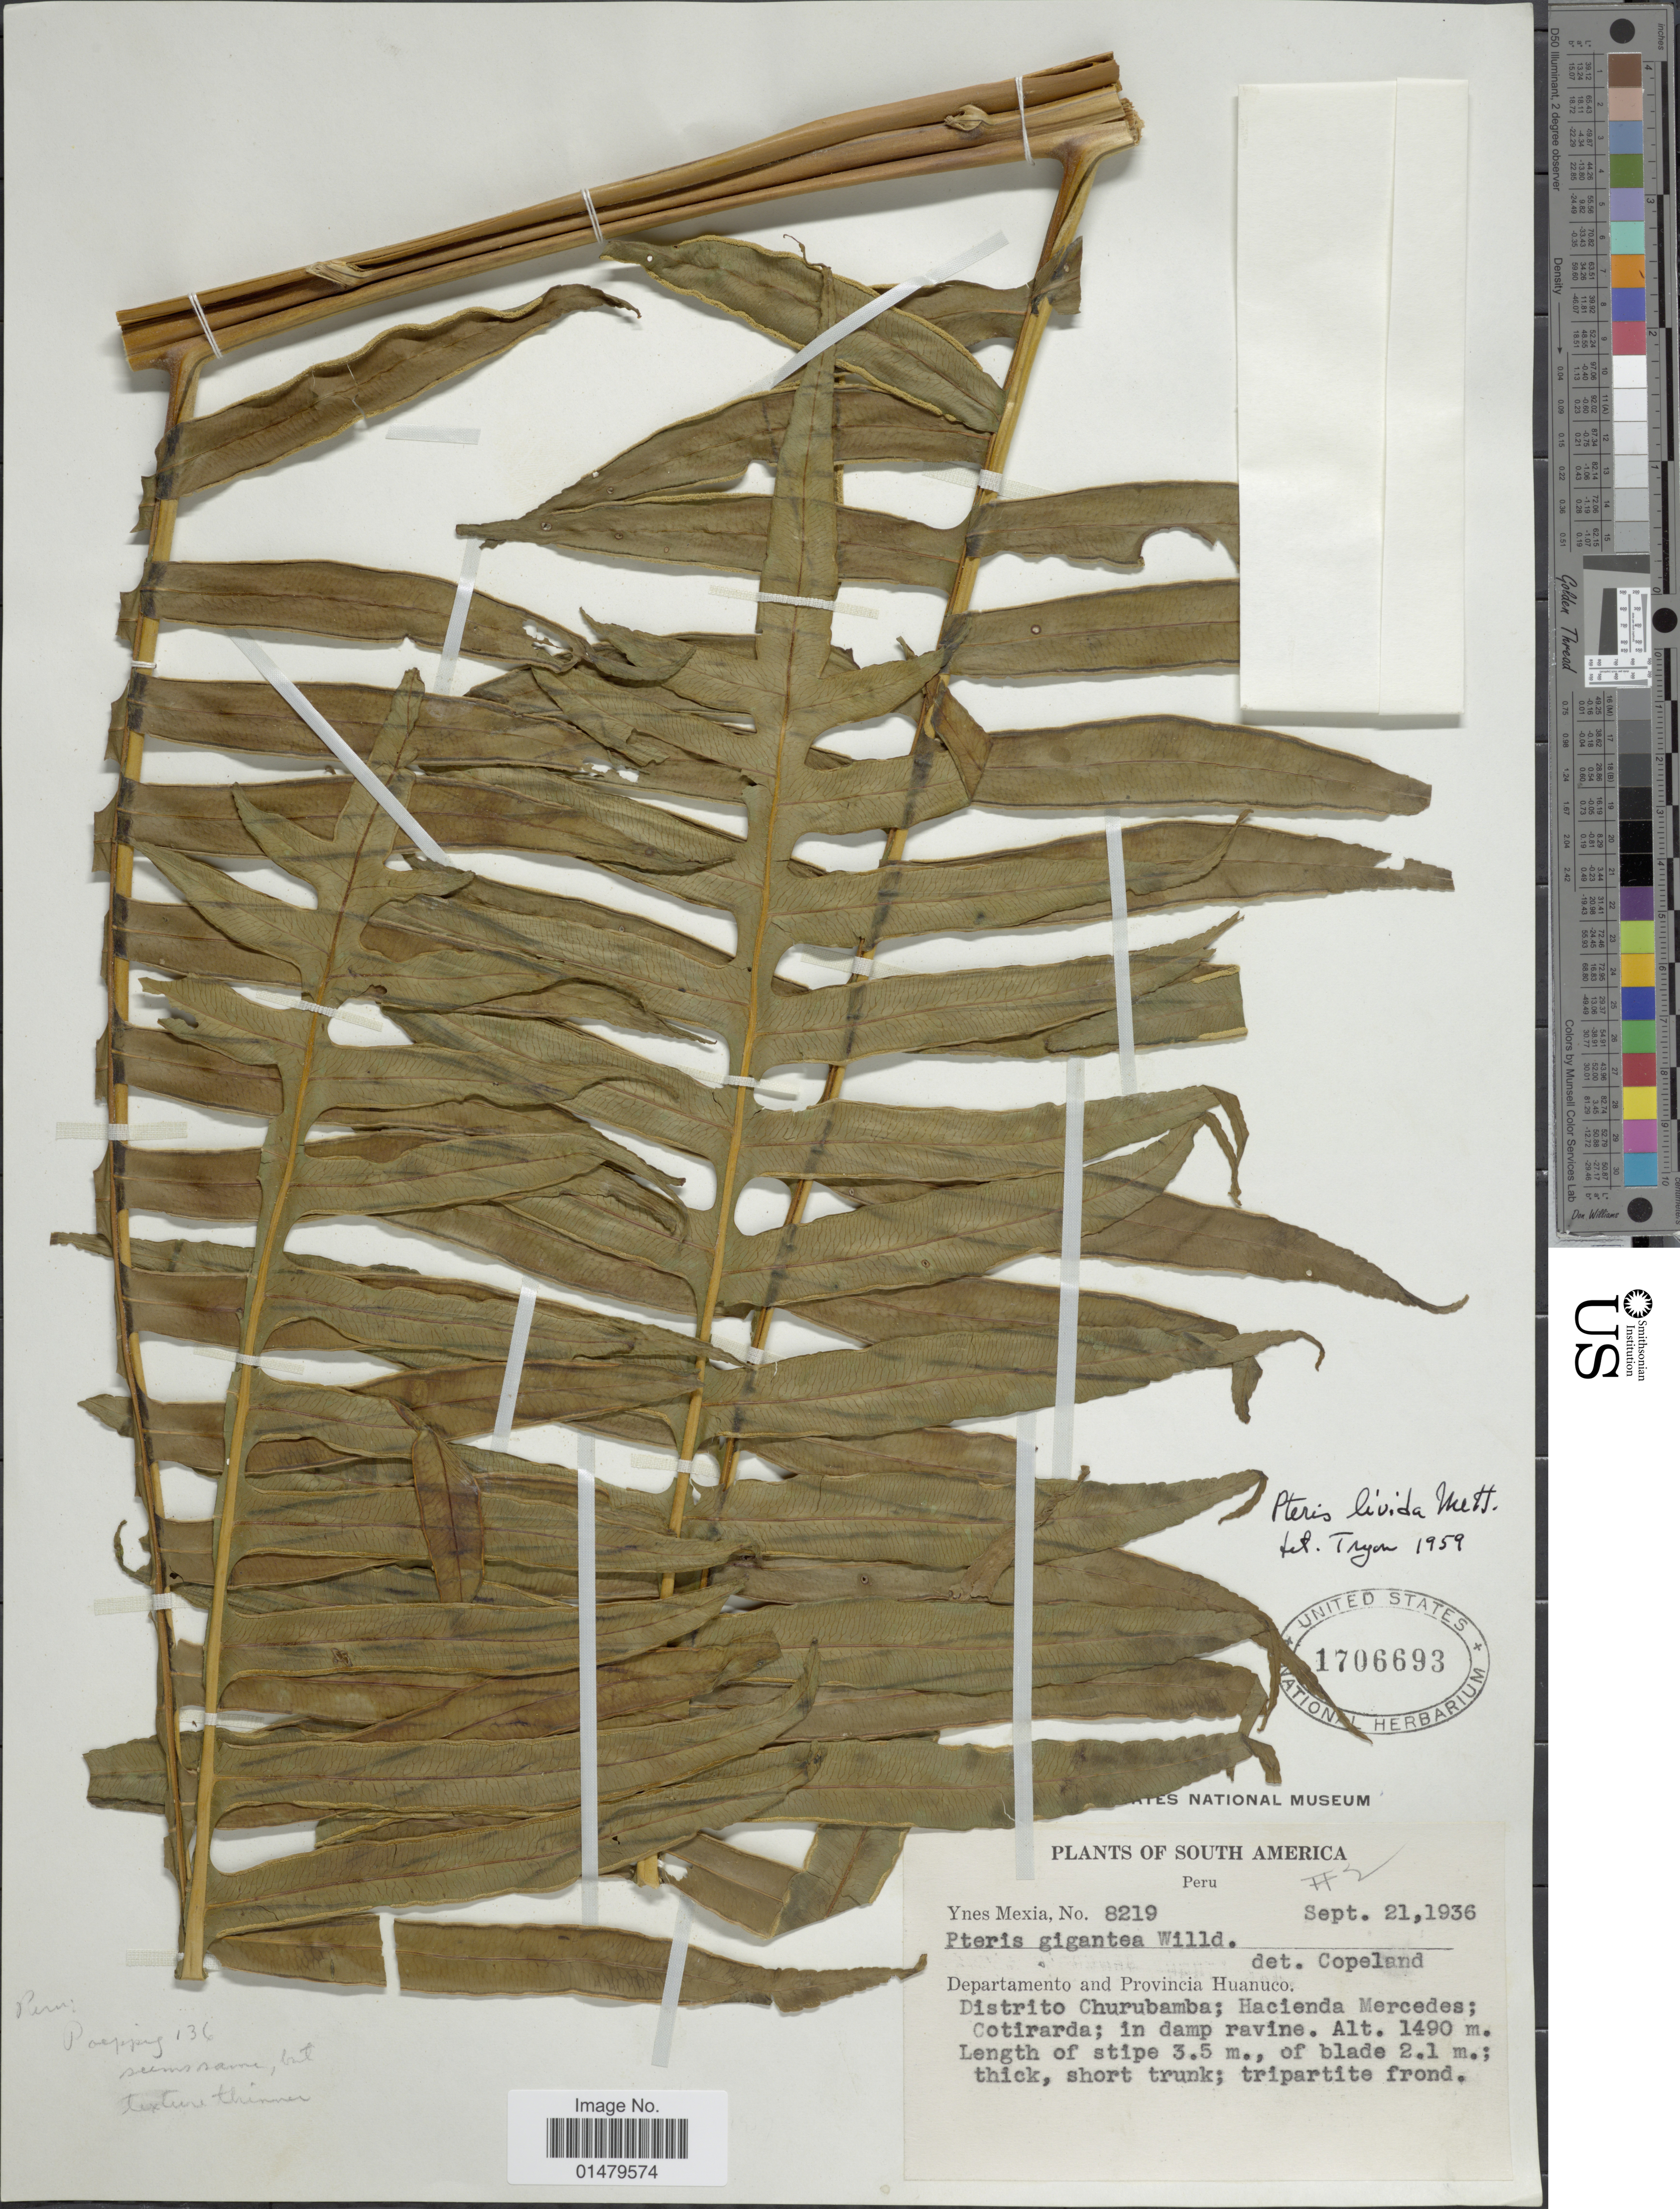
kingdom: Plantae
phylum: Tracheophyta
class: Polypodiopsida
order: Polypodiales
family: Pteridaceae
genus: Pteris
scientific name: Pteris livida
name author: Mett. in Triana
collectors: Y. Mexia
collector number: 8219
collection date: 1936-09-21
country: Peru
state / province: Huánuco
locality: Departamento and Provincia Huanuco. Distrito Churubamba; Hacienda Mercedes; Cotirarda; in damp ravine.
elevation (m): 1490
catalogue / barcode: US 1706693